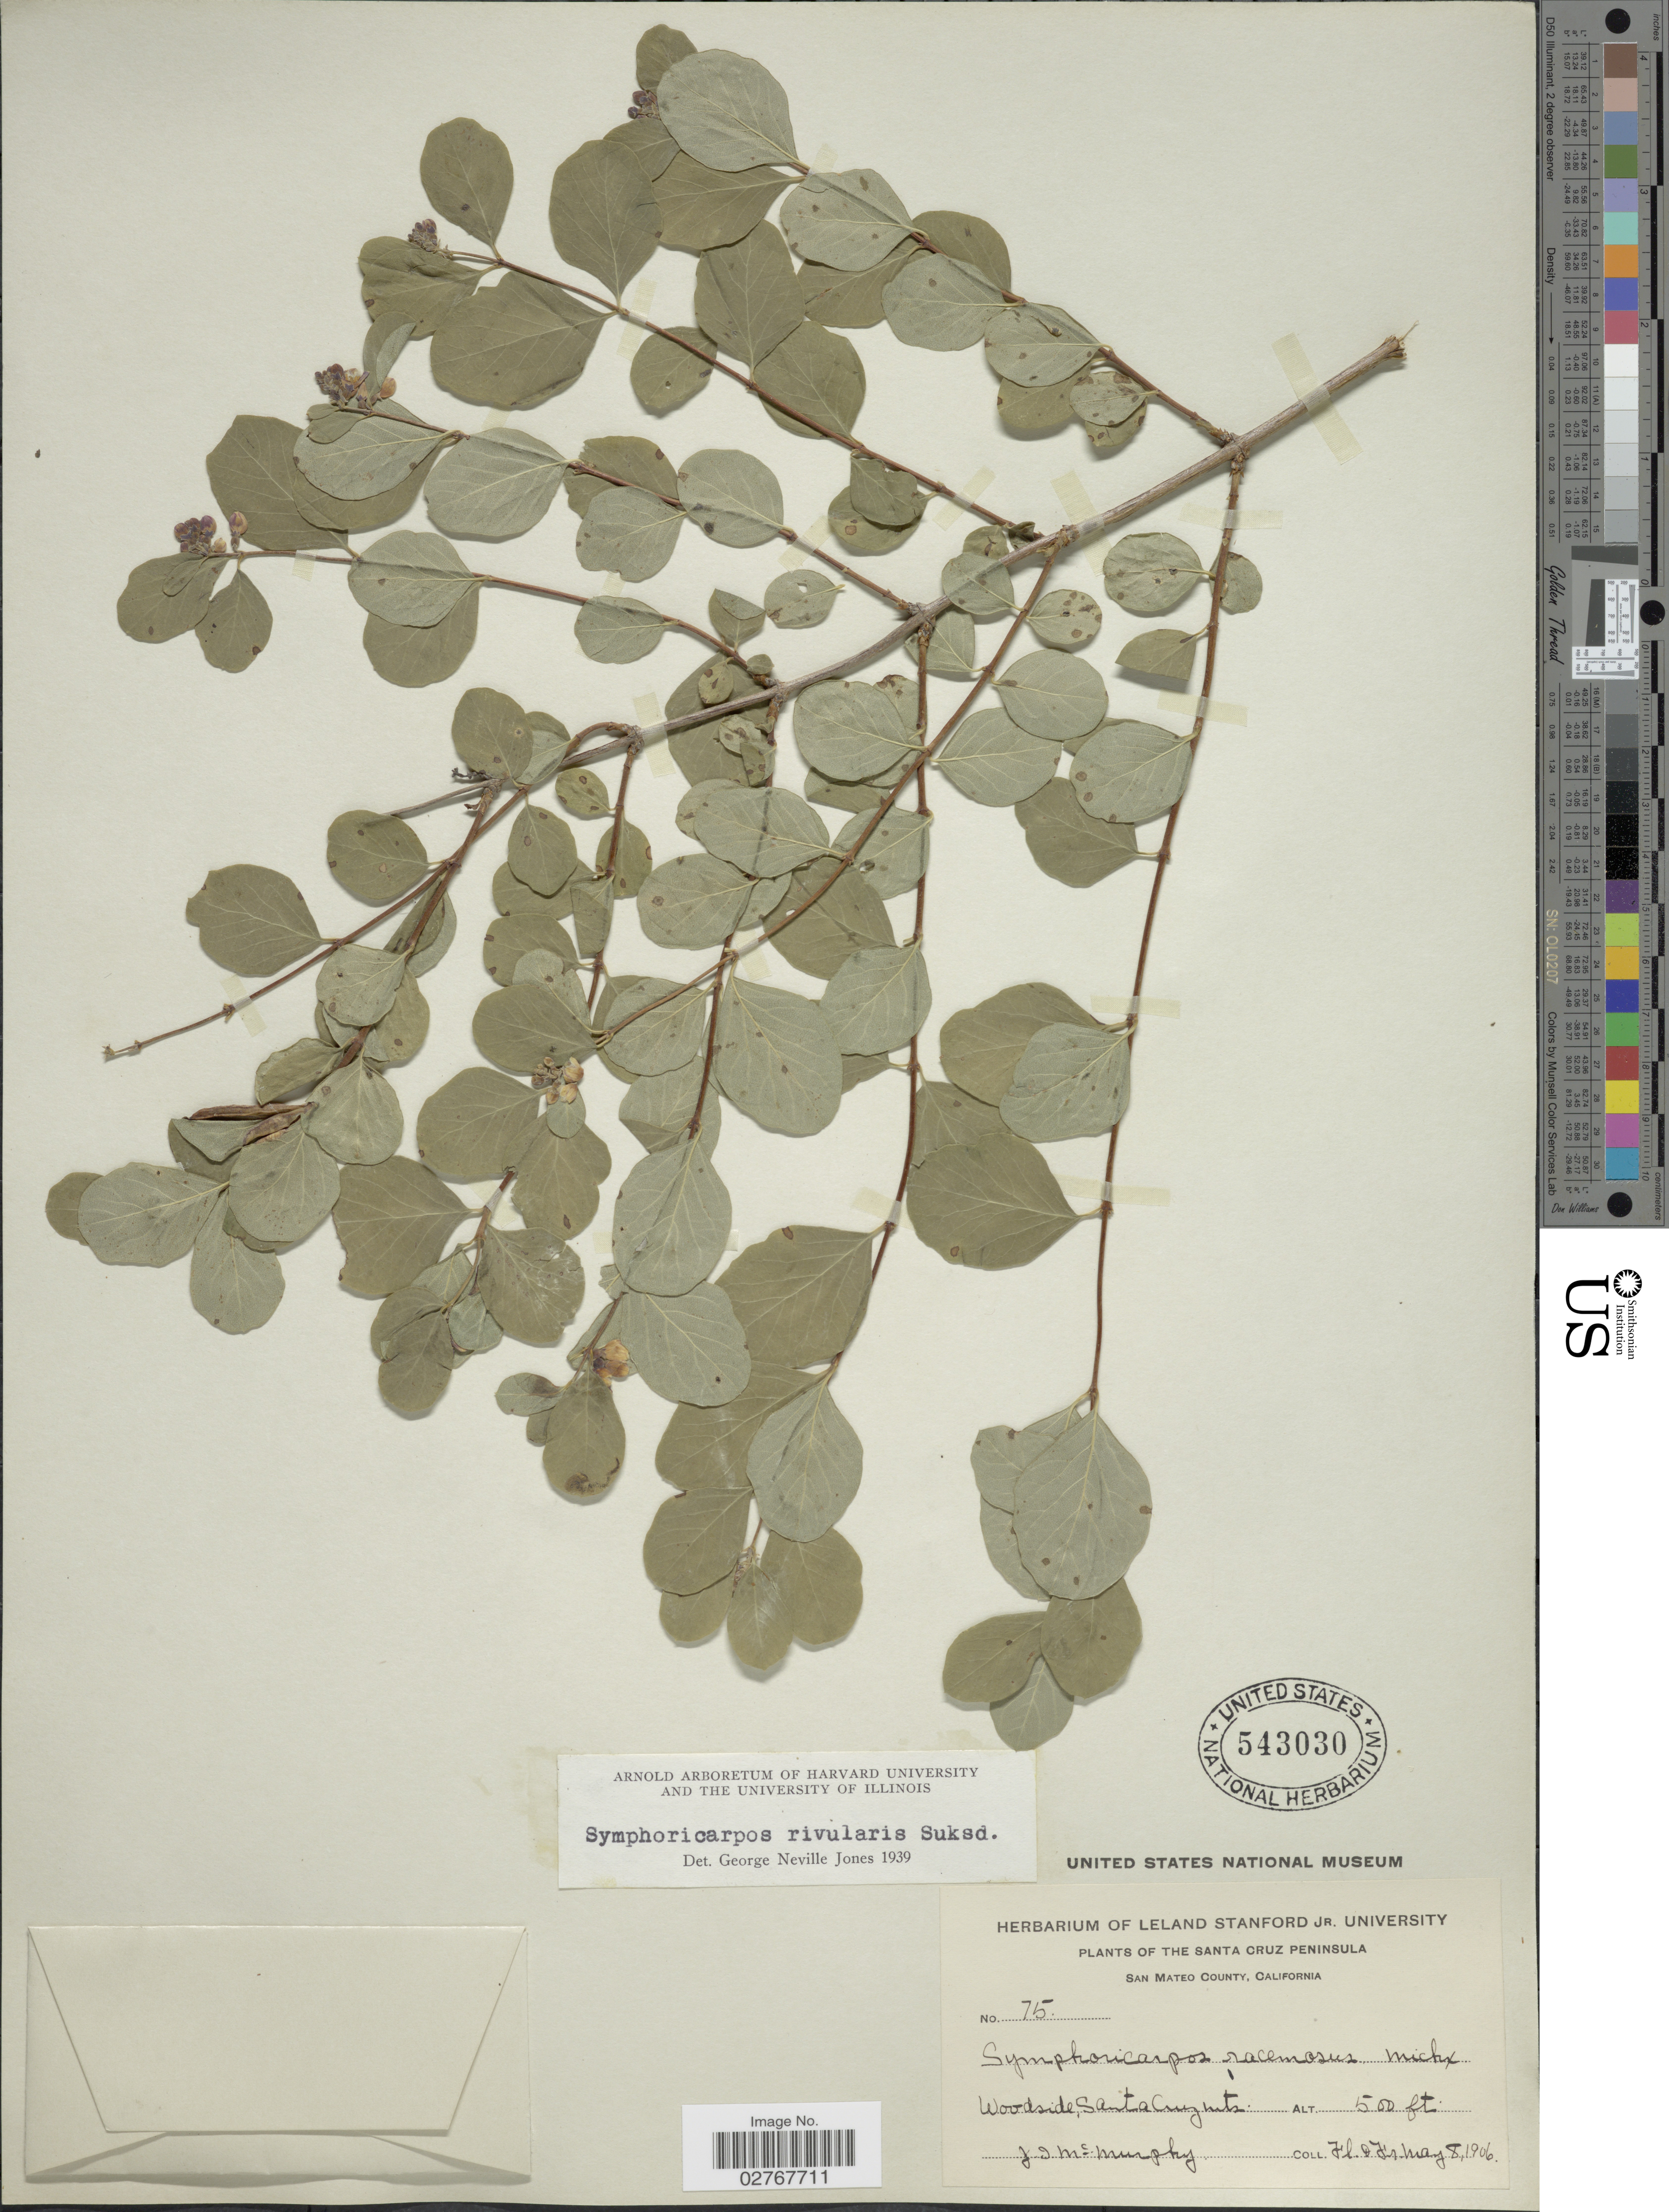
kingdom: Plantae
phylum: Tracheophyta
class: Magnoliopsida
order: Dipsacales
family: Caprifoliaceae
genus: Symphoricarpos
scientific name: Symphoricarpos rivularis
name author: Suksd.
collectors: J. McMurphy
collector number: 75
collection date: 1906-05-08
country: United States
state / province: California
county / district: San Mateo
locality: Santa Cruz Peninsula, San Mateo County. Santa Cruz Mts.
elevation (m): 152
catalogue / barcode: US 543030